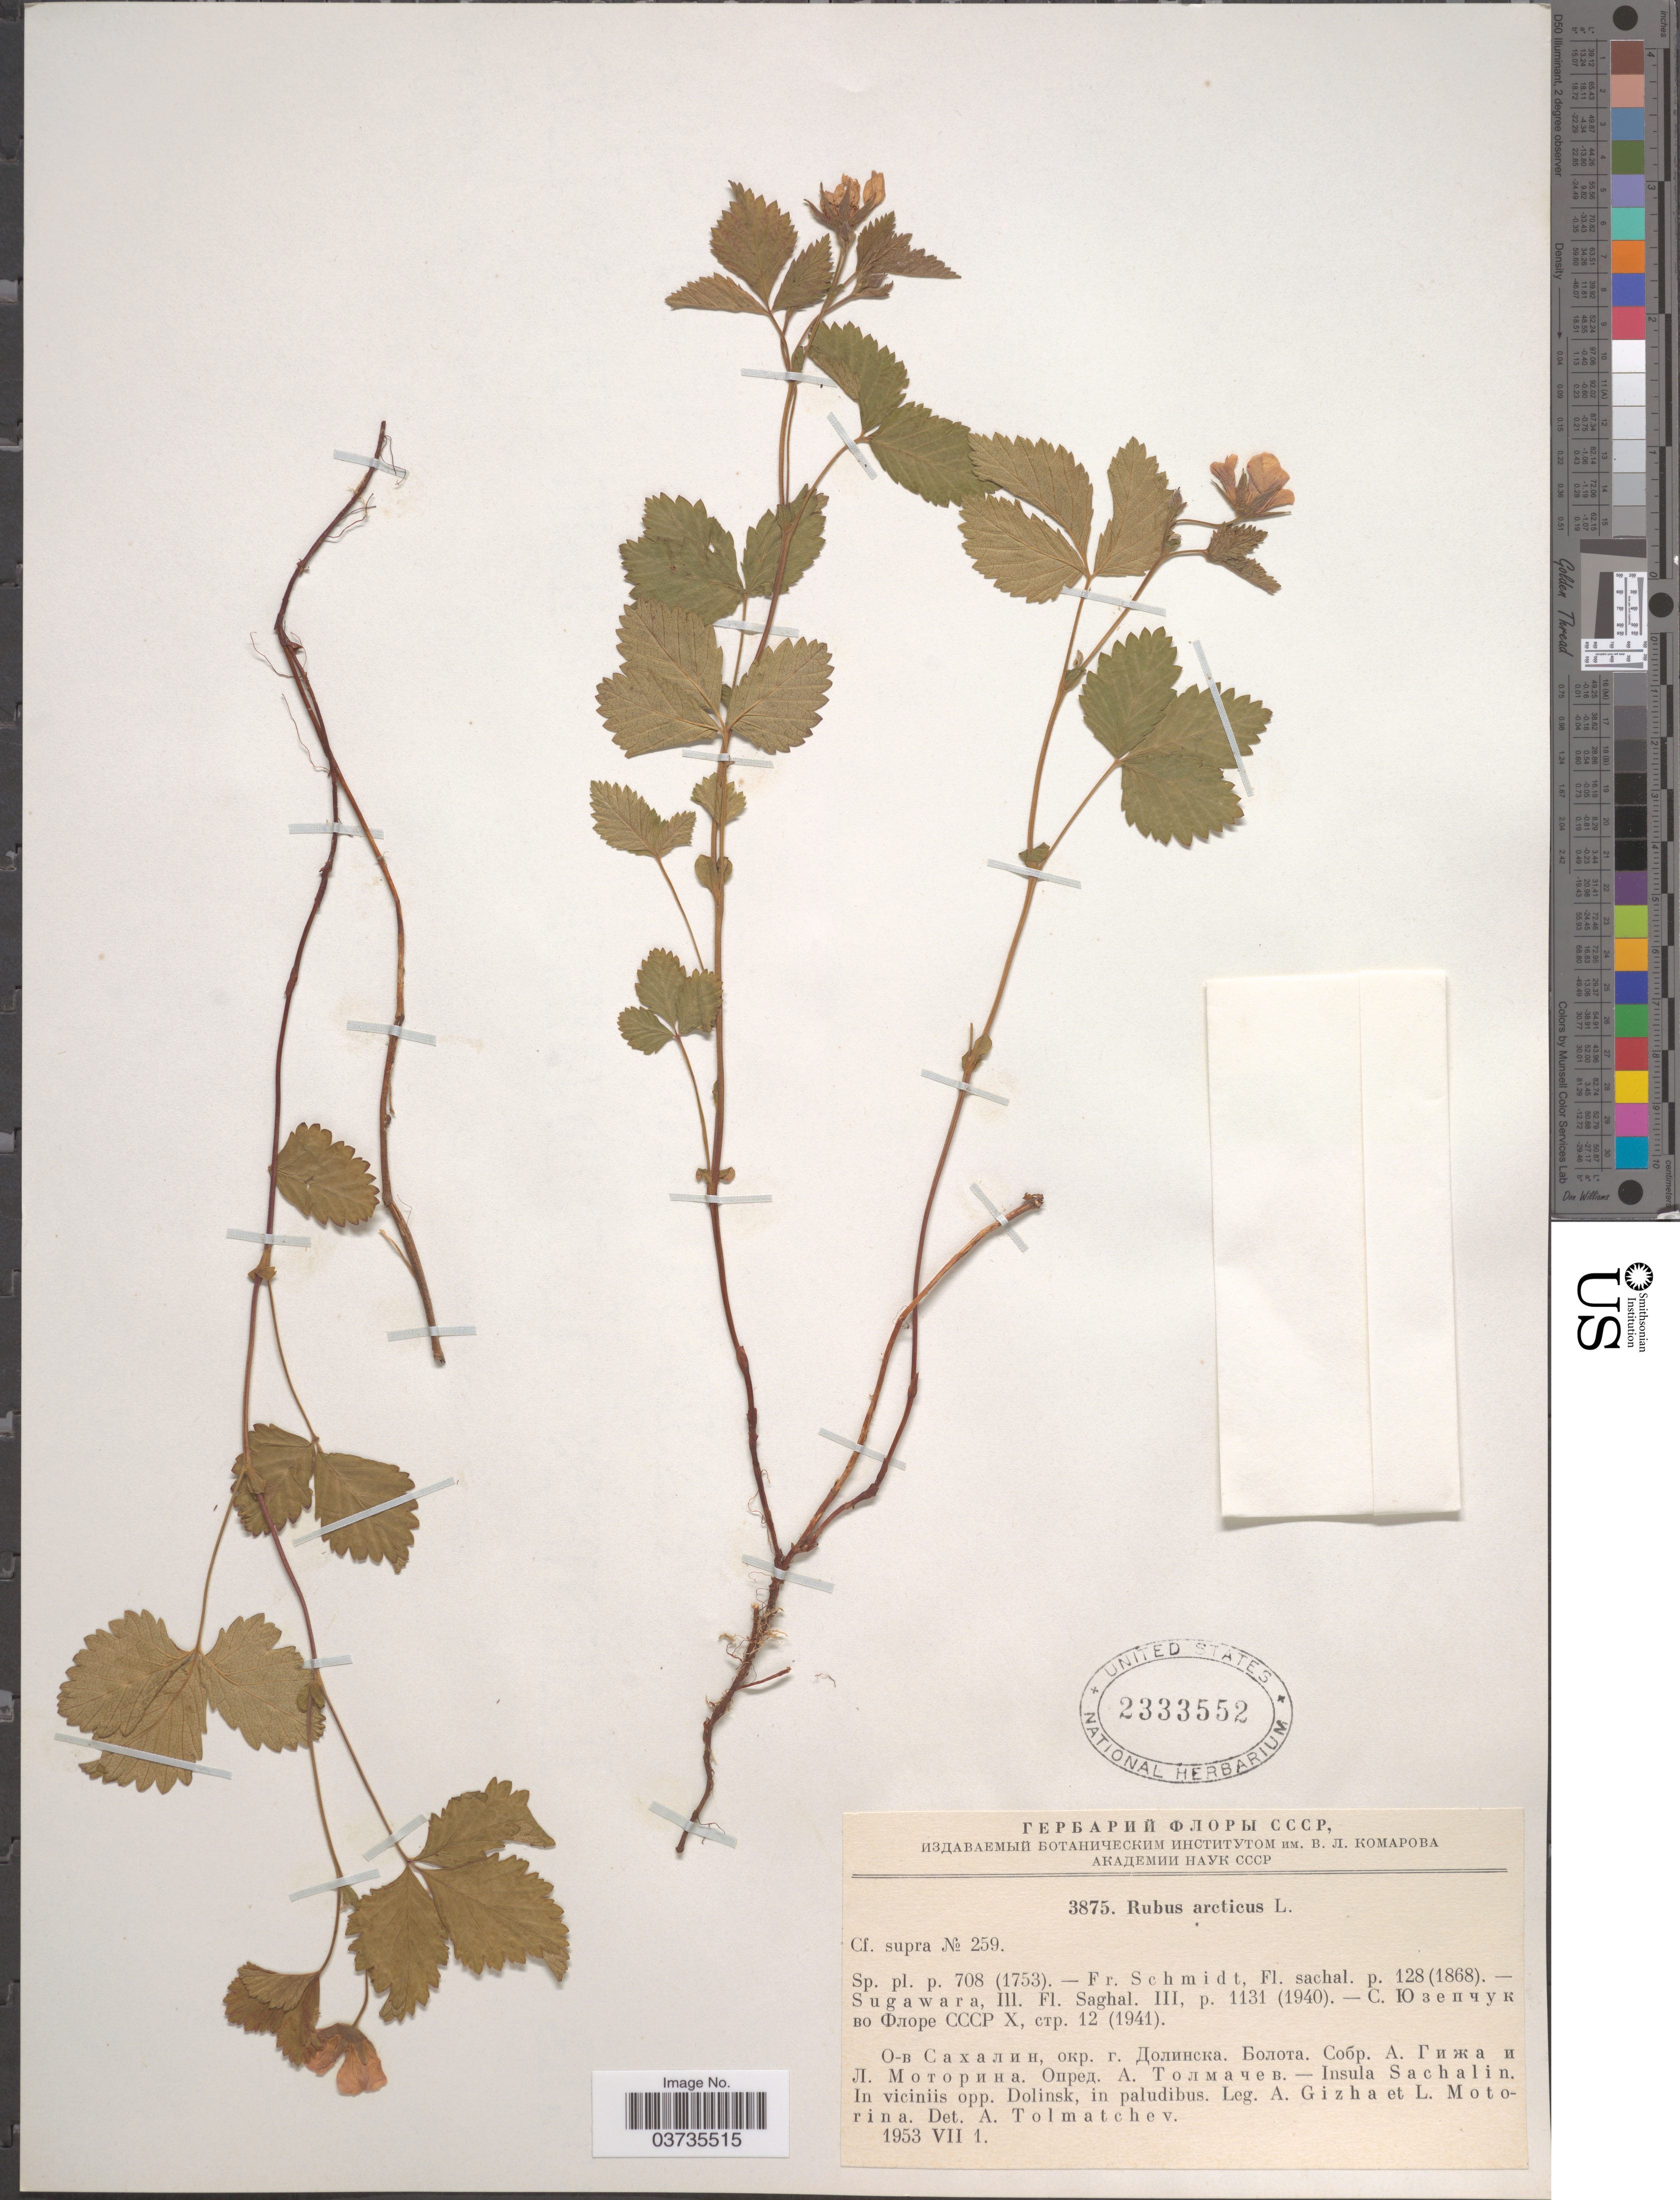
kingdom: Plantae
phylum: Tracheophyta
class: Magnoliopsida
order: Rosales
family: Rosaceae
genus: Rubus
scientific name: Rubus arcticus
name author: L.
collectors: A. Gizha & L. Motorina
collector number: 3875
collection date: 1953-07-01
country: Russian Federation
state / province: Sakhalin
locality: Insula Sachalin. In viciniis opp. Dolinsk, in paludibus.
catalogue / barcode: US 2333552